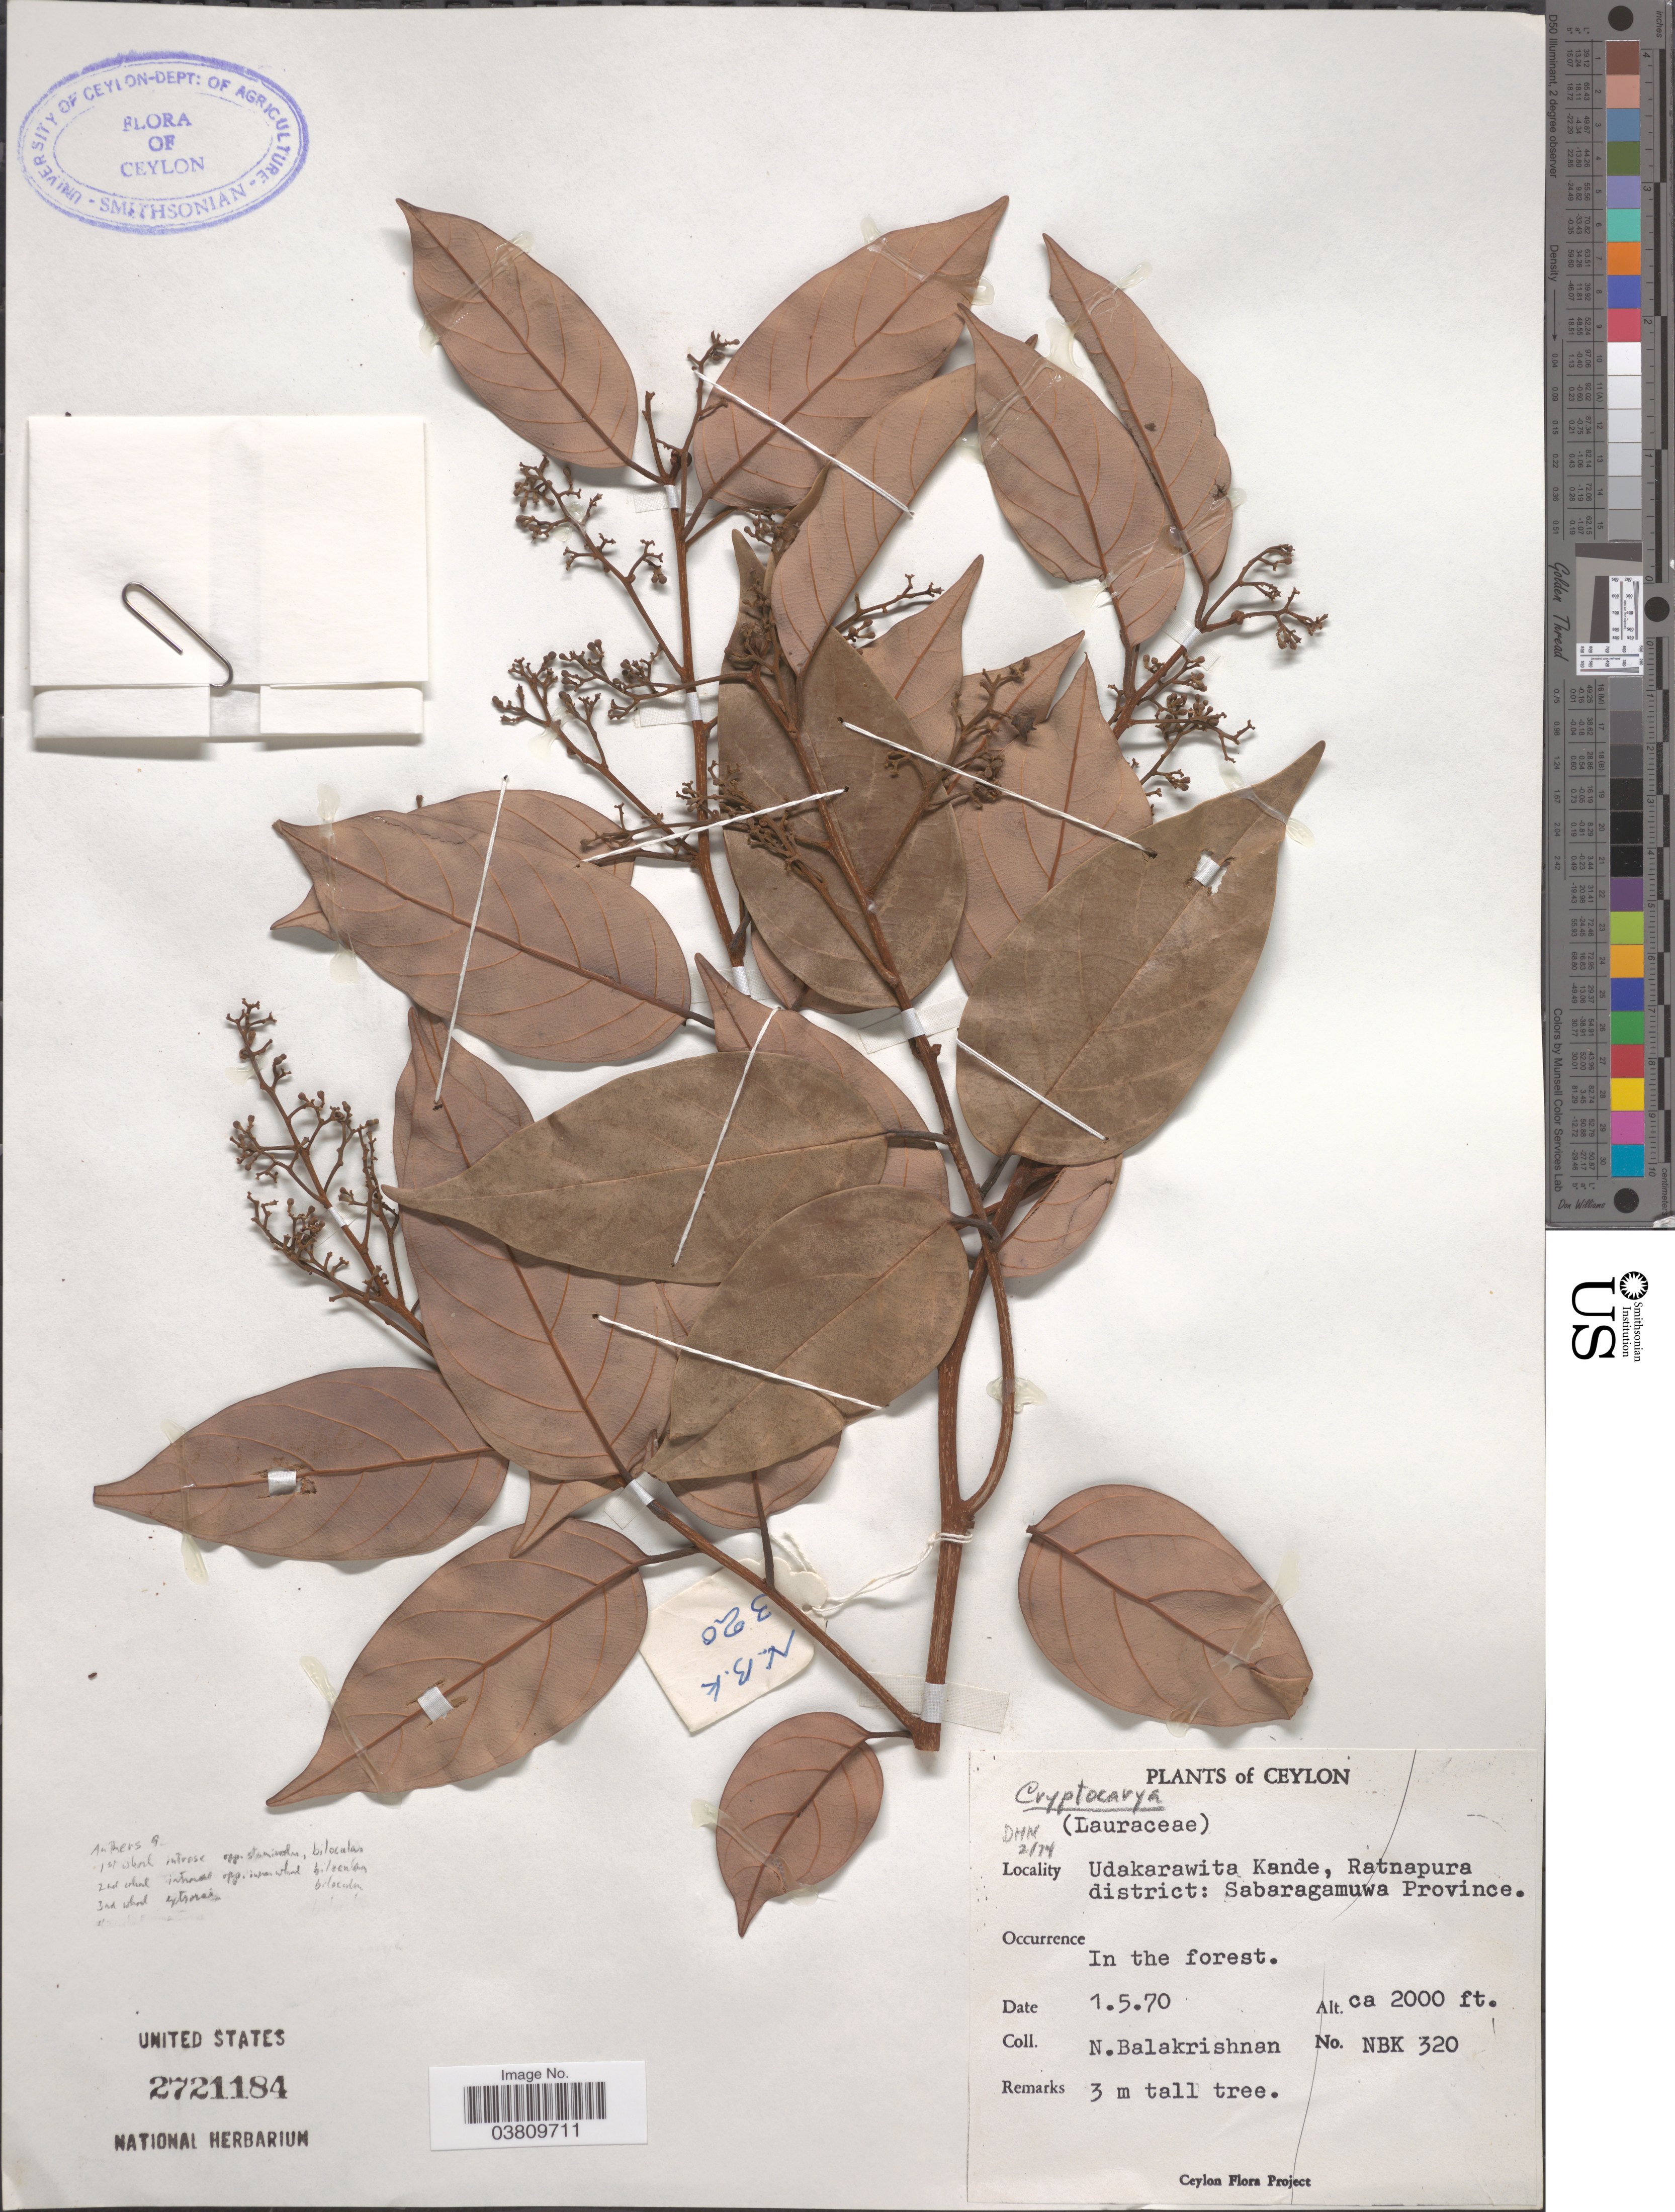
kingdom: Plantae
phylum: Tracheophyta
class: Magnoliopsida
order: Laurales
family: Lauraceae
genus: Cryptocarya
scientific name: Cryptocarya sp.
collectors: N. Balakrishnan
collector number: NBK320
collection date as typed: Transcribed d/m/y: 1/5/70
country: Sri Lanka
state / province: Sabaragamuwa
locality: Ceylon. Udakarawita Kande, Ratnapura district.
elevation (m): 610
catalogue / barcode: US 2721184